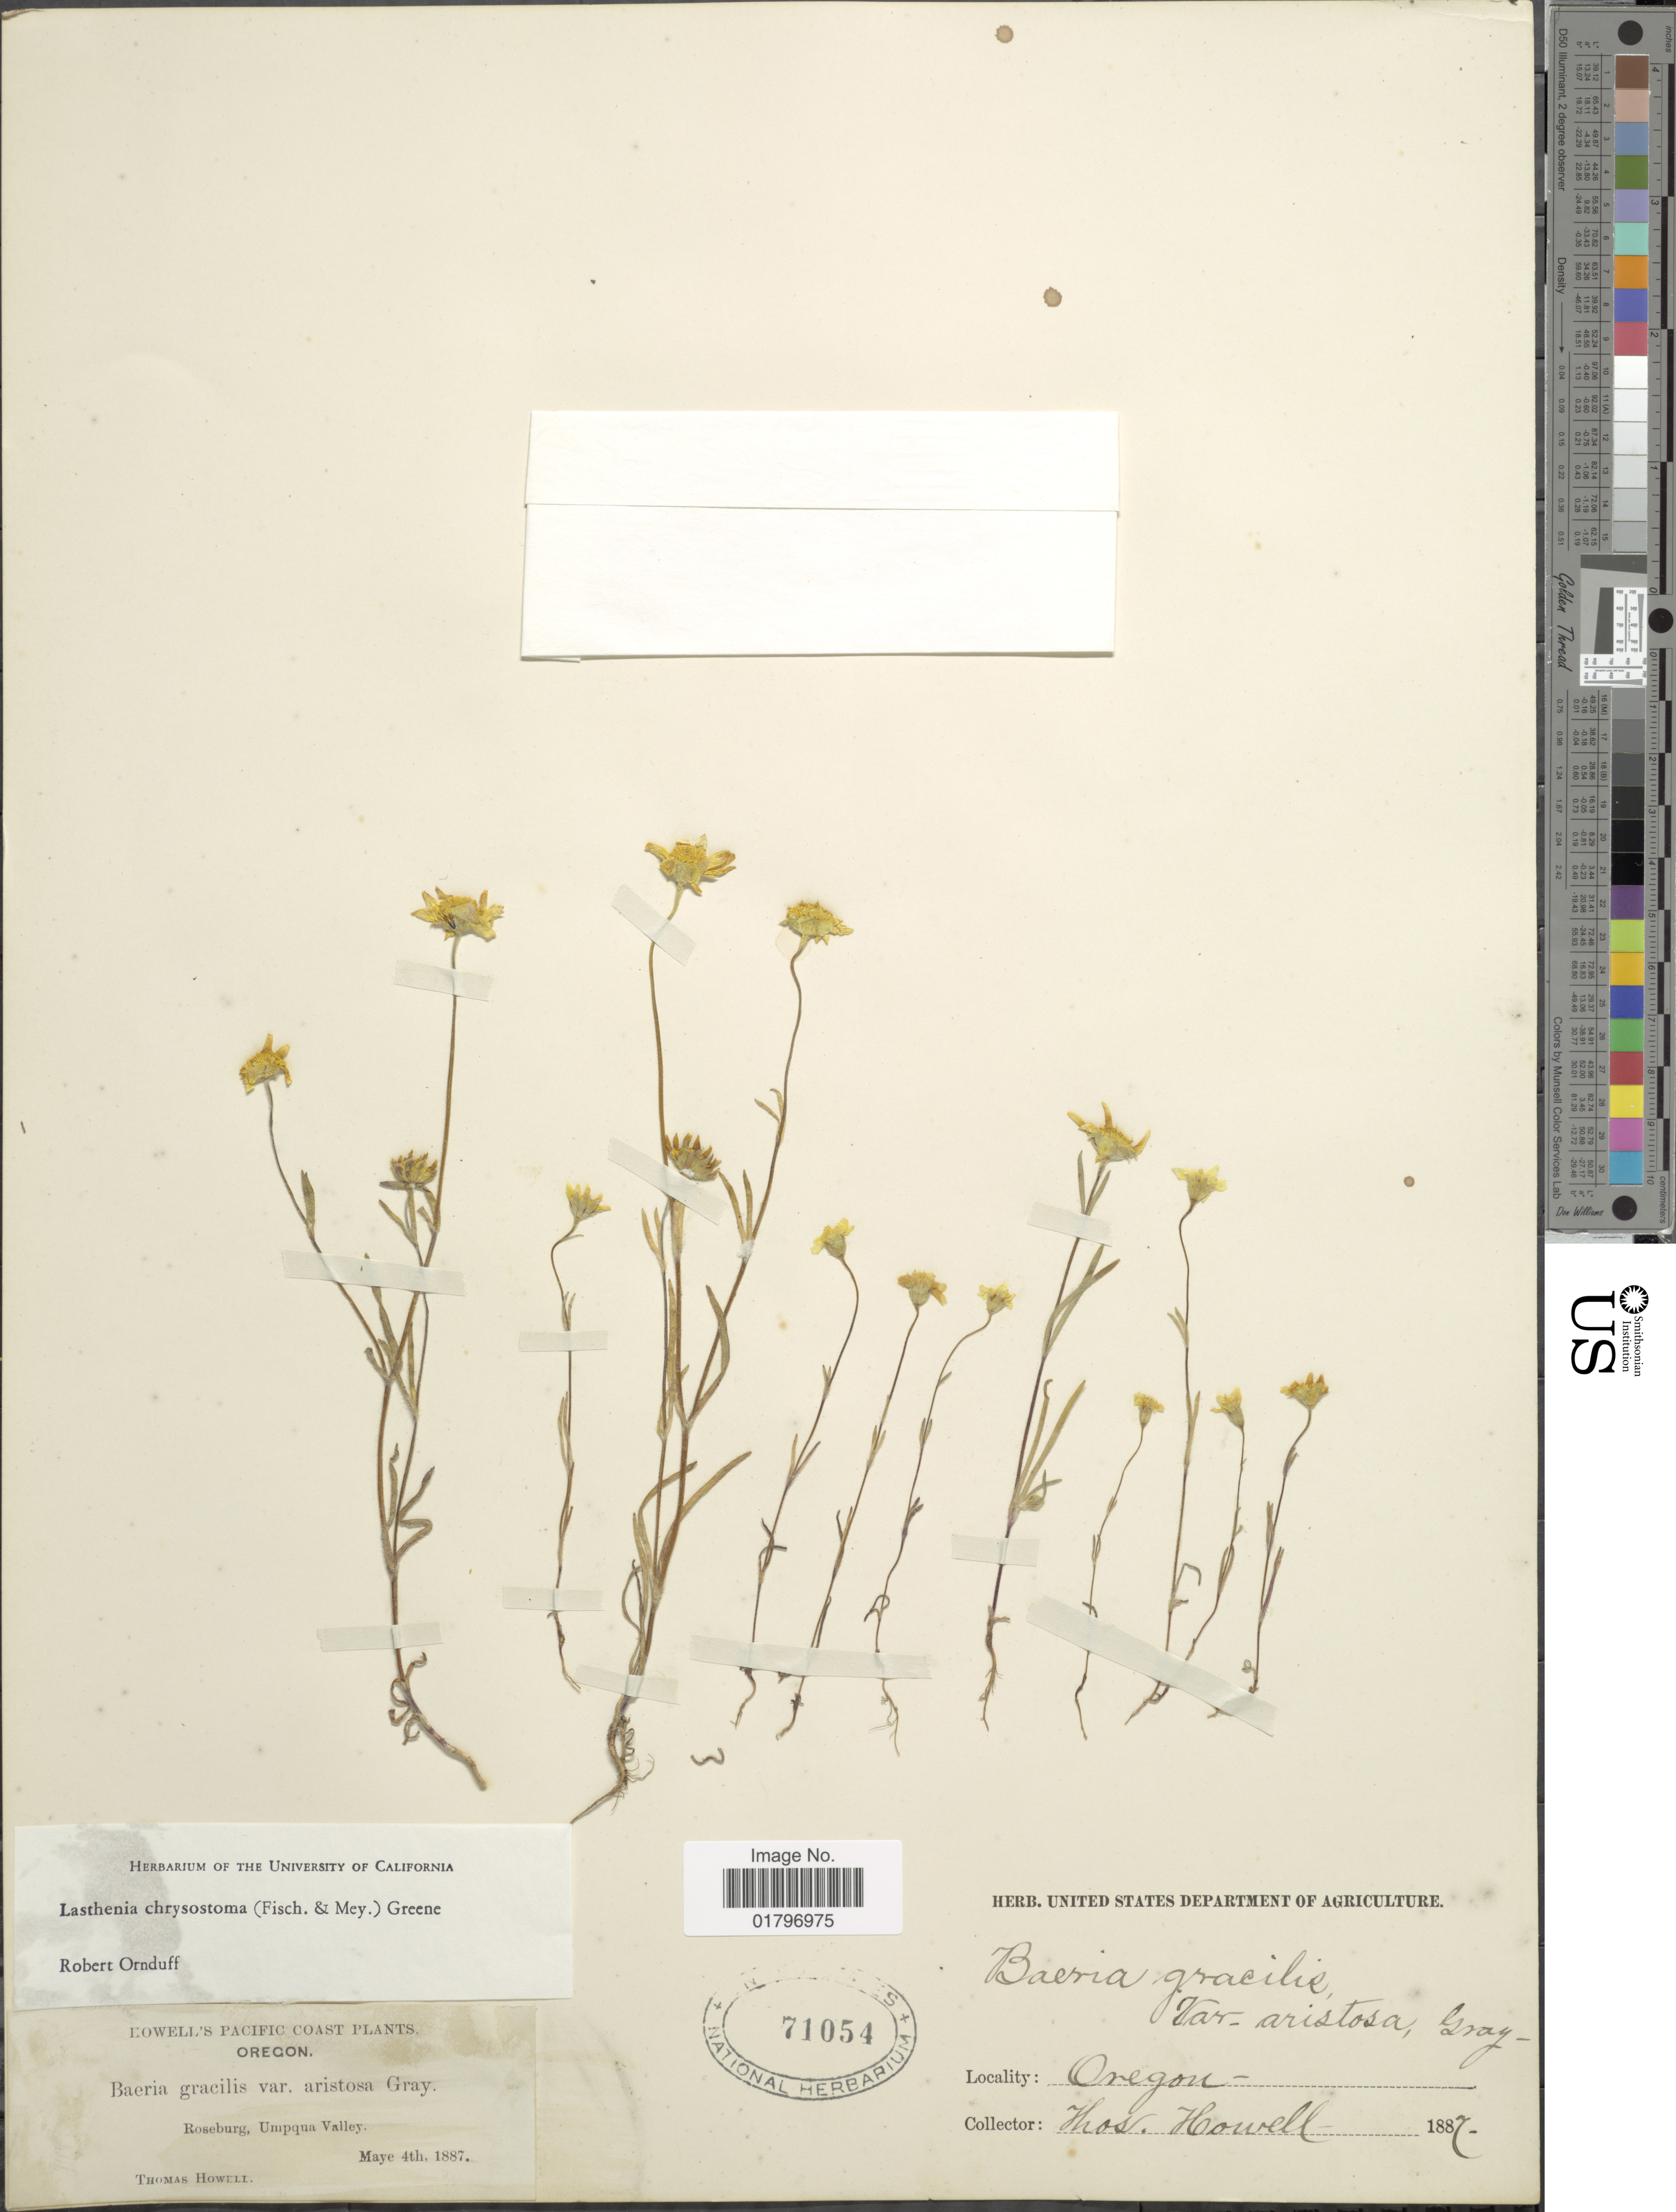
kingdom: Plantae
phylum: Tracheophyta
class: Magnoliopsida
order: Asterales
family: Asteraceae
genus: Lasthenia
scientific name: Lasthenia chrysostoma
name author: (Fisch. & C.A. Mey.) Greene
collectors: T. Howell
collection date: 1887-05-04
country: United States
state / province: Oregon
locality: Howell's Pacific Coast. Roseburg, Umpqua Valley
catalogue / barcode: US 71054